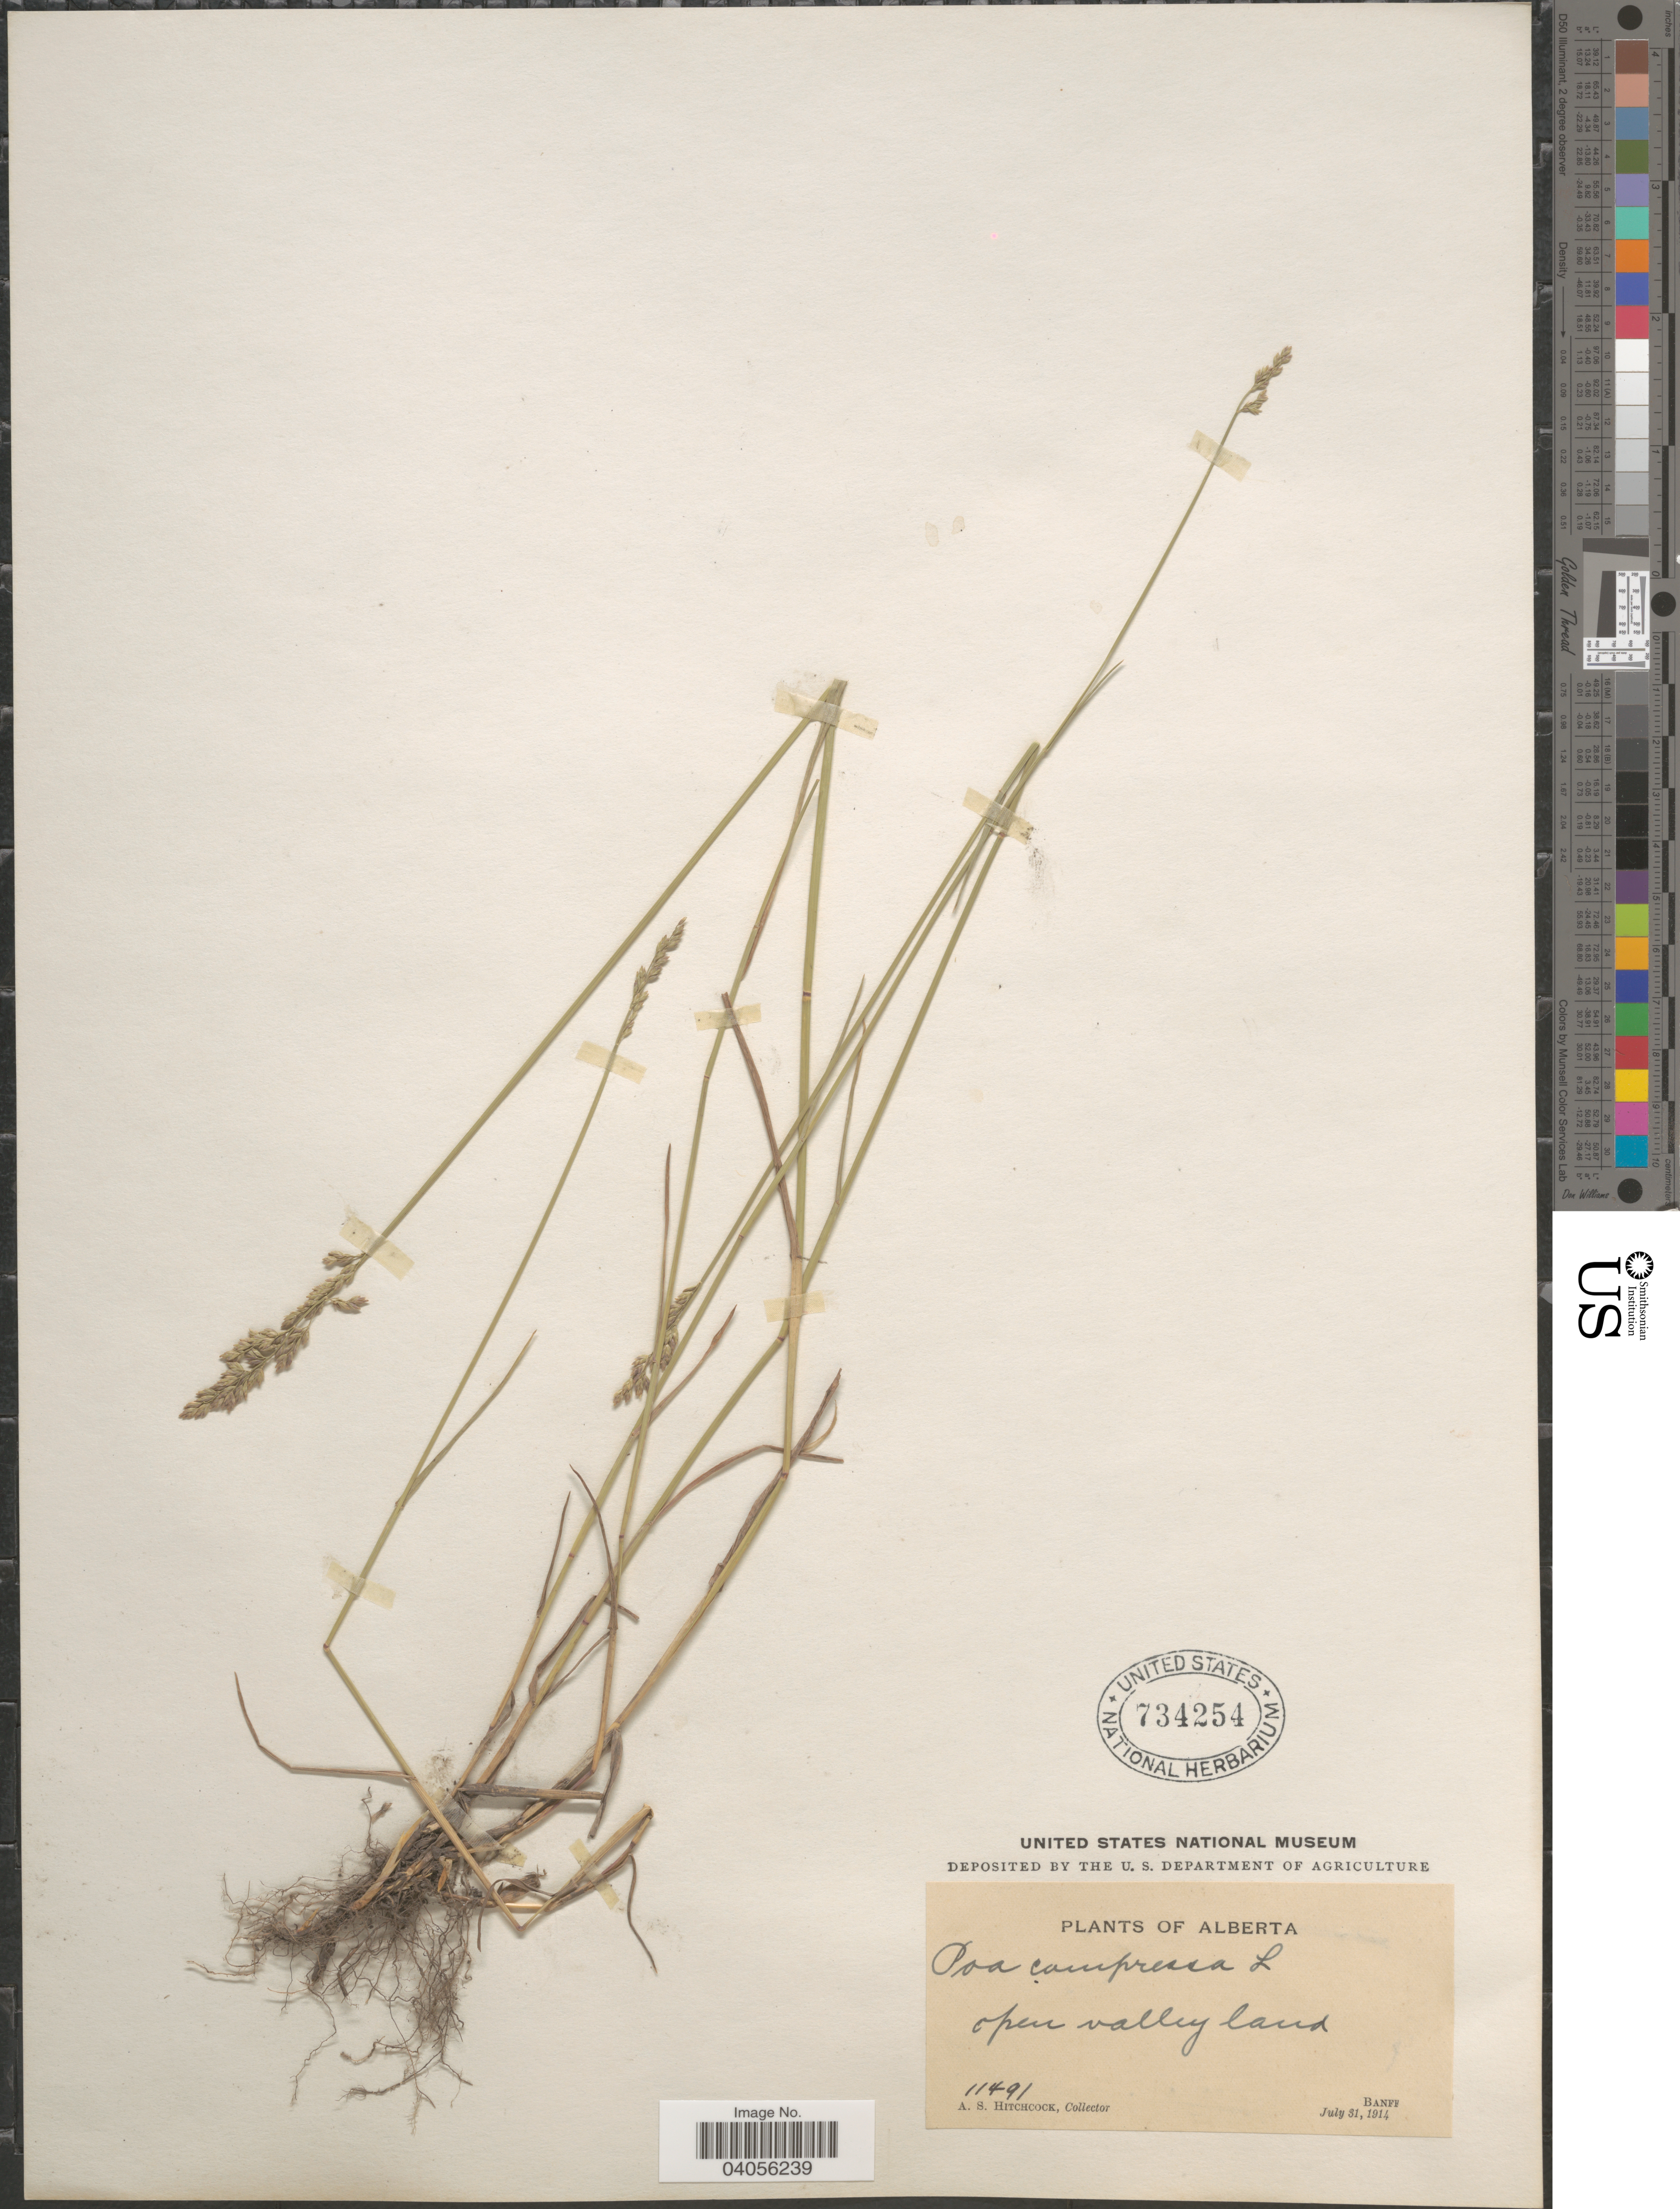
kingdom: Plantae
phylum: Tracheophyta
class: Liliopsida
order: Poales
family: Poaceae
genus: Poa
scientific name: Poa compressa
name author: L.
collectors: A. S. Hitchcock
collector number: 11491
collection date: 1914-07-31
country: Canada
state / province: Alberta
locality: Banff.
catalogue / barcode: US 734254